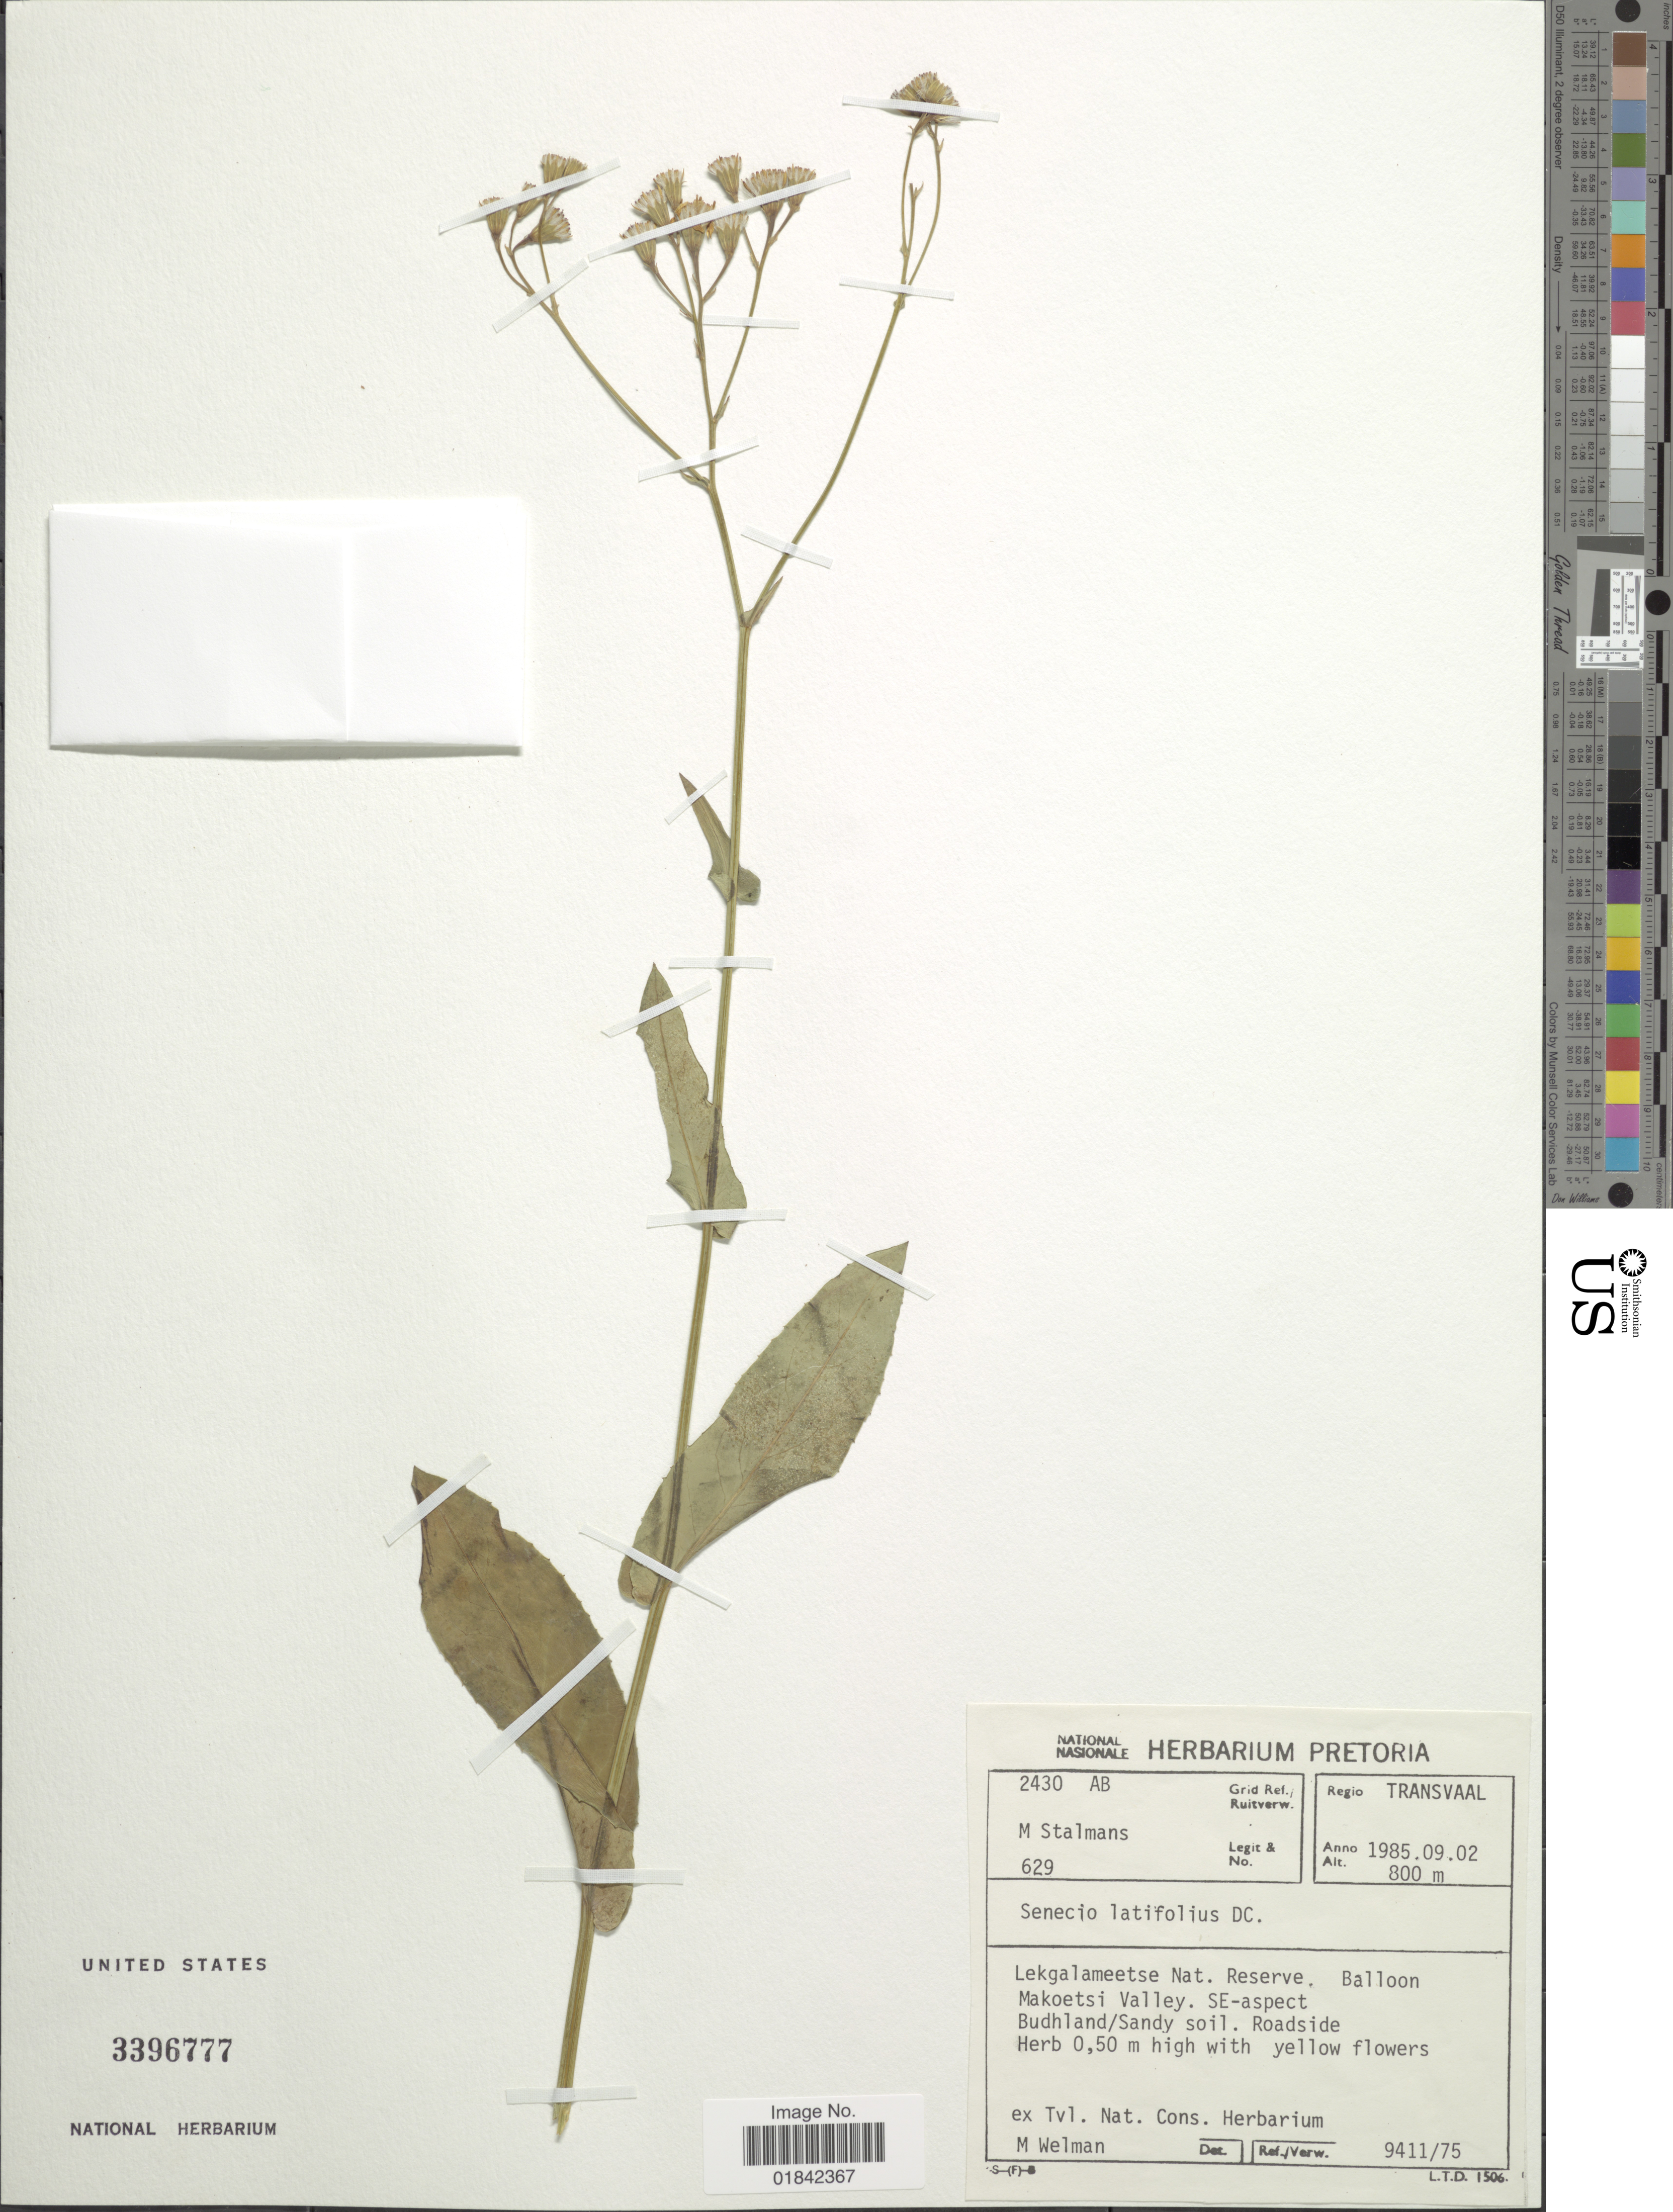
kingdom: Plantae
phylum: Tracheophyta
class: Magnoliopsida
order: Asterales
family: Asteraceae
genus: Senecio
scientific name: Senecio latifolius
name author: DC.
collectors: M. Stalmans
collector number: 629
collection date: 1985-09-02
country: South Africa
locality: Transvaal, Lekgalmeetse Nat. Reserve, Balloon Makoetsi Valley, SE-aspect Budhland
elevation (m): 800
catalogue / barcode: US 3396777